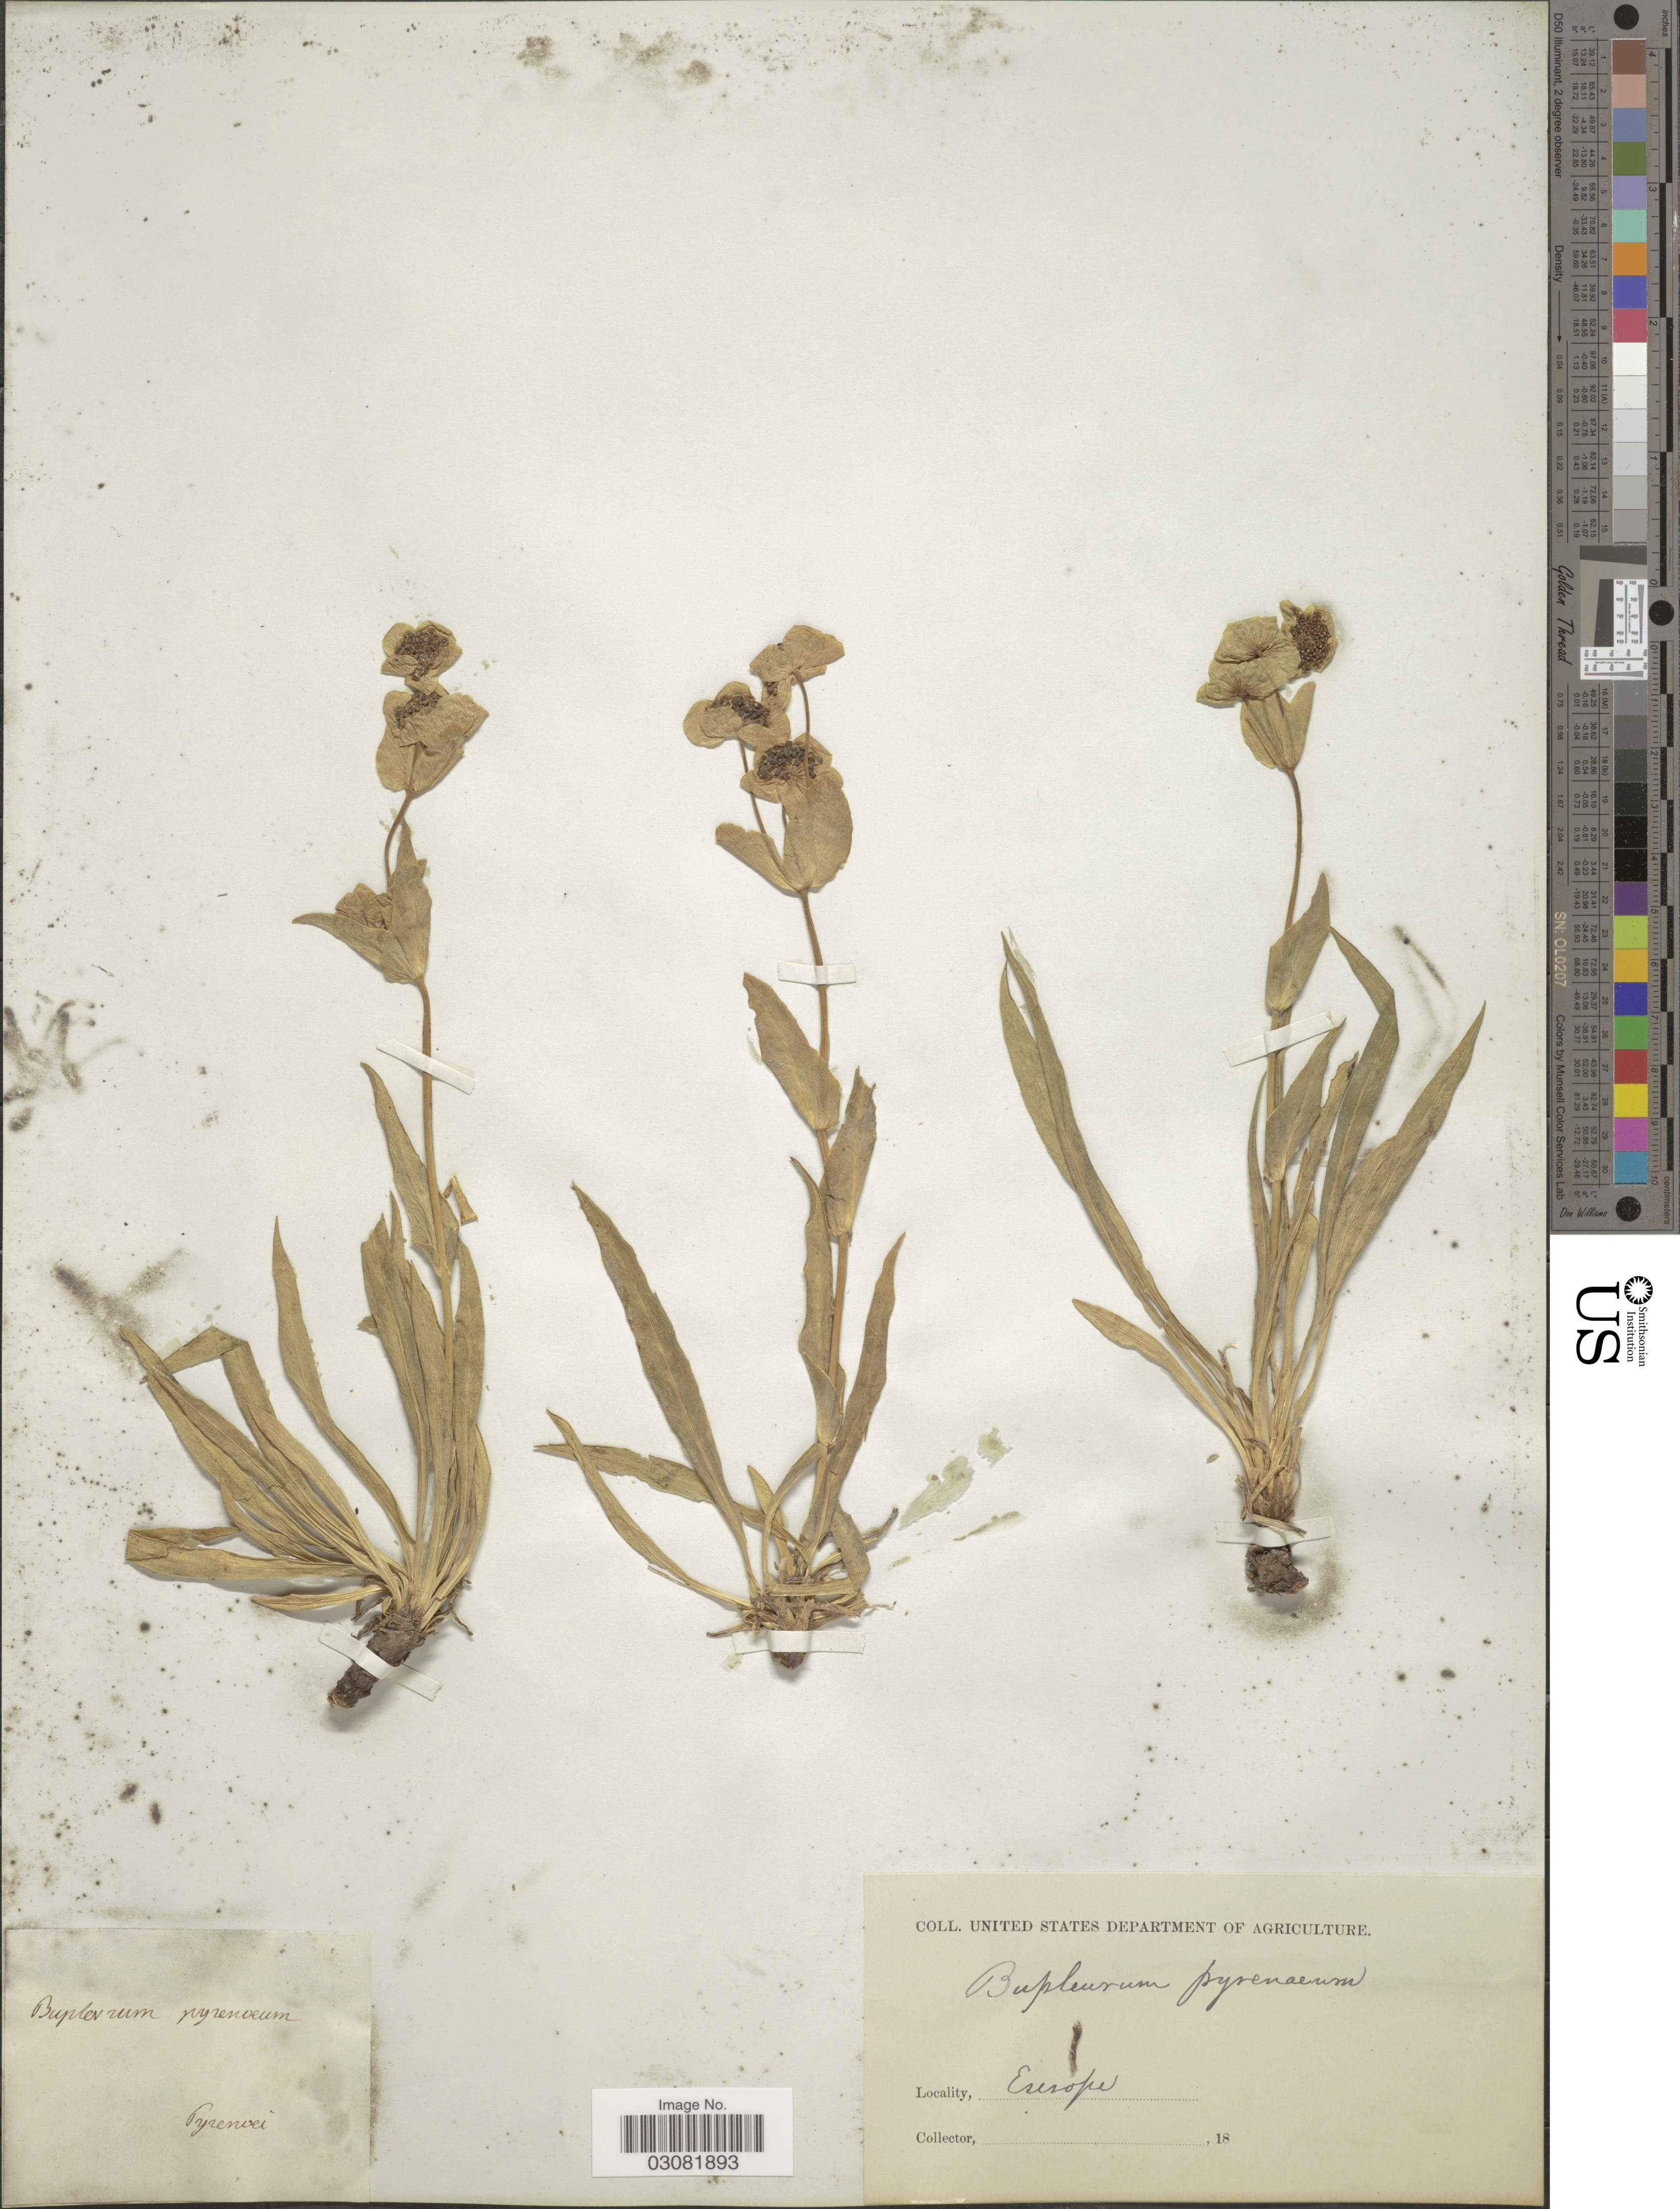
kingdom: Plantae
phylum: Tracheophyta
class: Magnoliopsida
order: Apiales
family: Apiaceae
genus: Bupleurum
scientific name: Bupleurum pyrenaeum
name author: Gouan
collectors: ex herb. U. S. Department of Agriculture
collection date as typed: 18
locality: Europe. Pyrenoei.